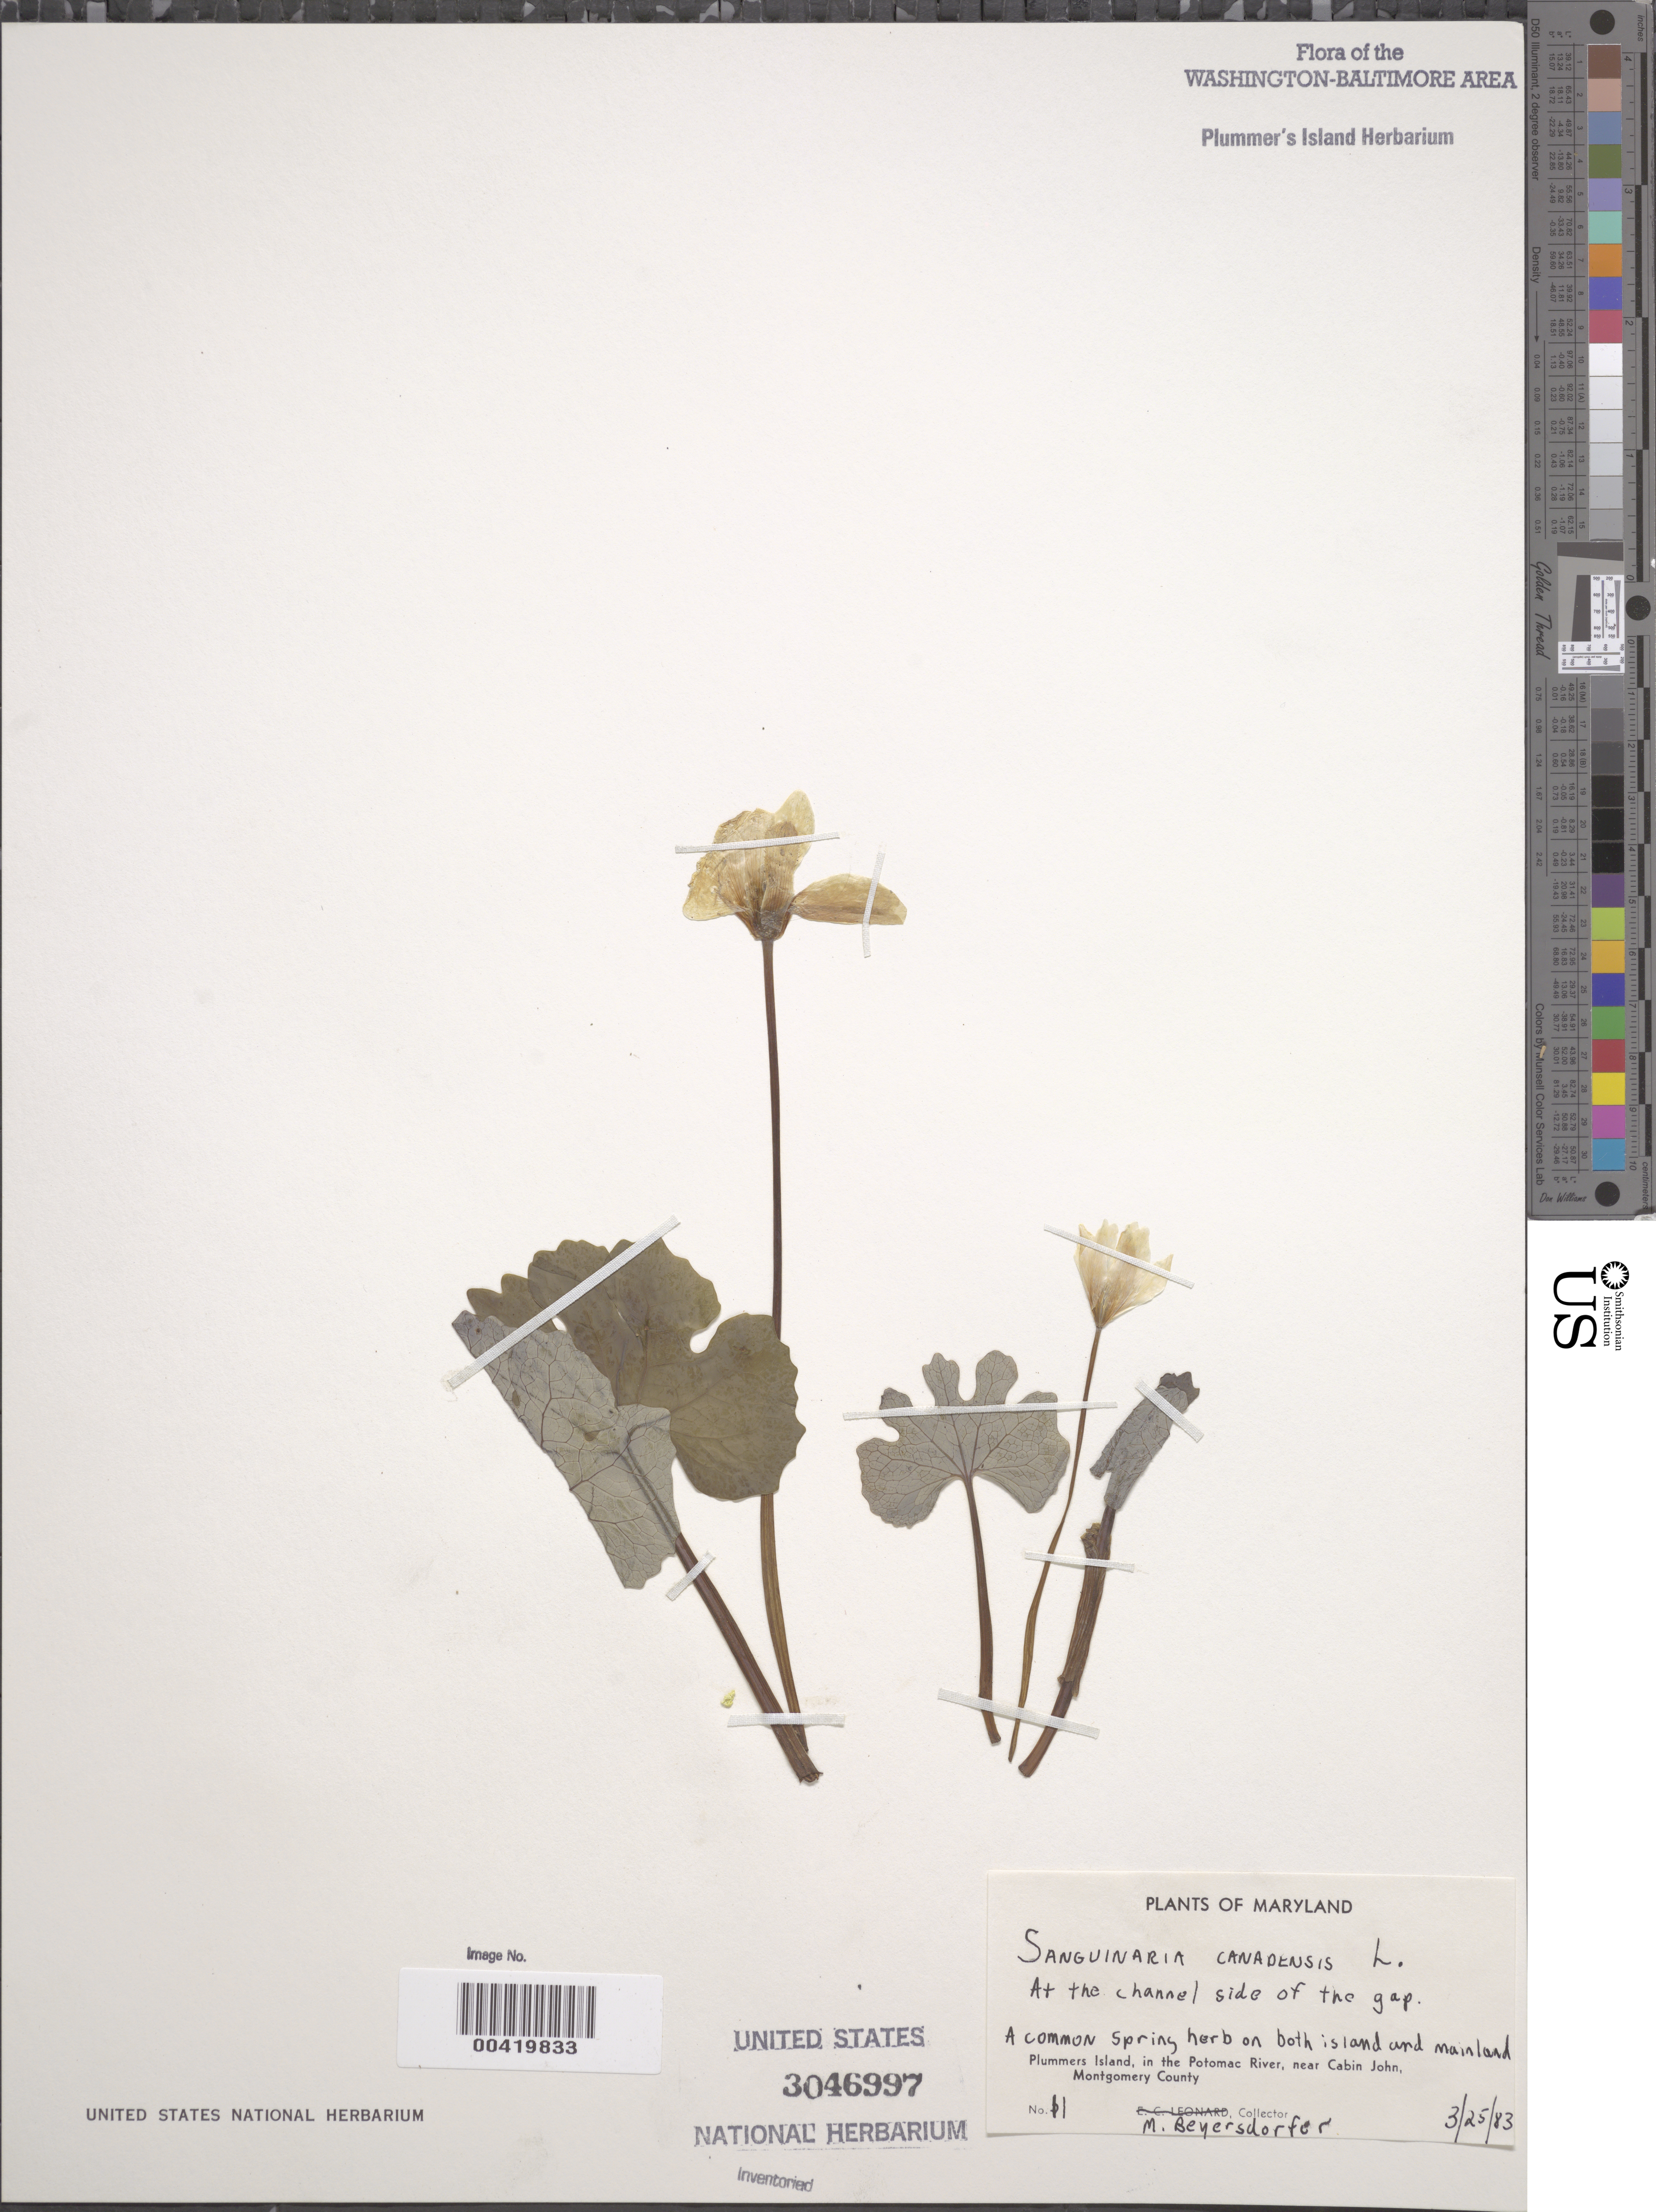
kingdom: Plantae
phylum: Tracheophyta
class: Magnoliopsida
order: Ranunculales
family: Papaveraceae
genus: Sanguinaria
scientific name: Sanguinaria canadensis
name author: L.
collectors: M. Beyersdorfer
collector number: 11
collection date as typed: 25 Mar 1983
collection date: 1983-03-25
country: United States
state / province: Maryland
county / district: Montgomery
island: Plummers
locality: Plummer's Island; at the channel side of the Gap C. & O. Canal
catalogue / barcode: US 3046997